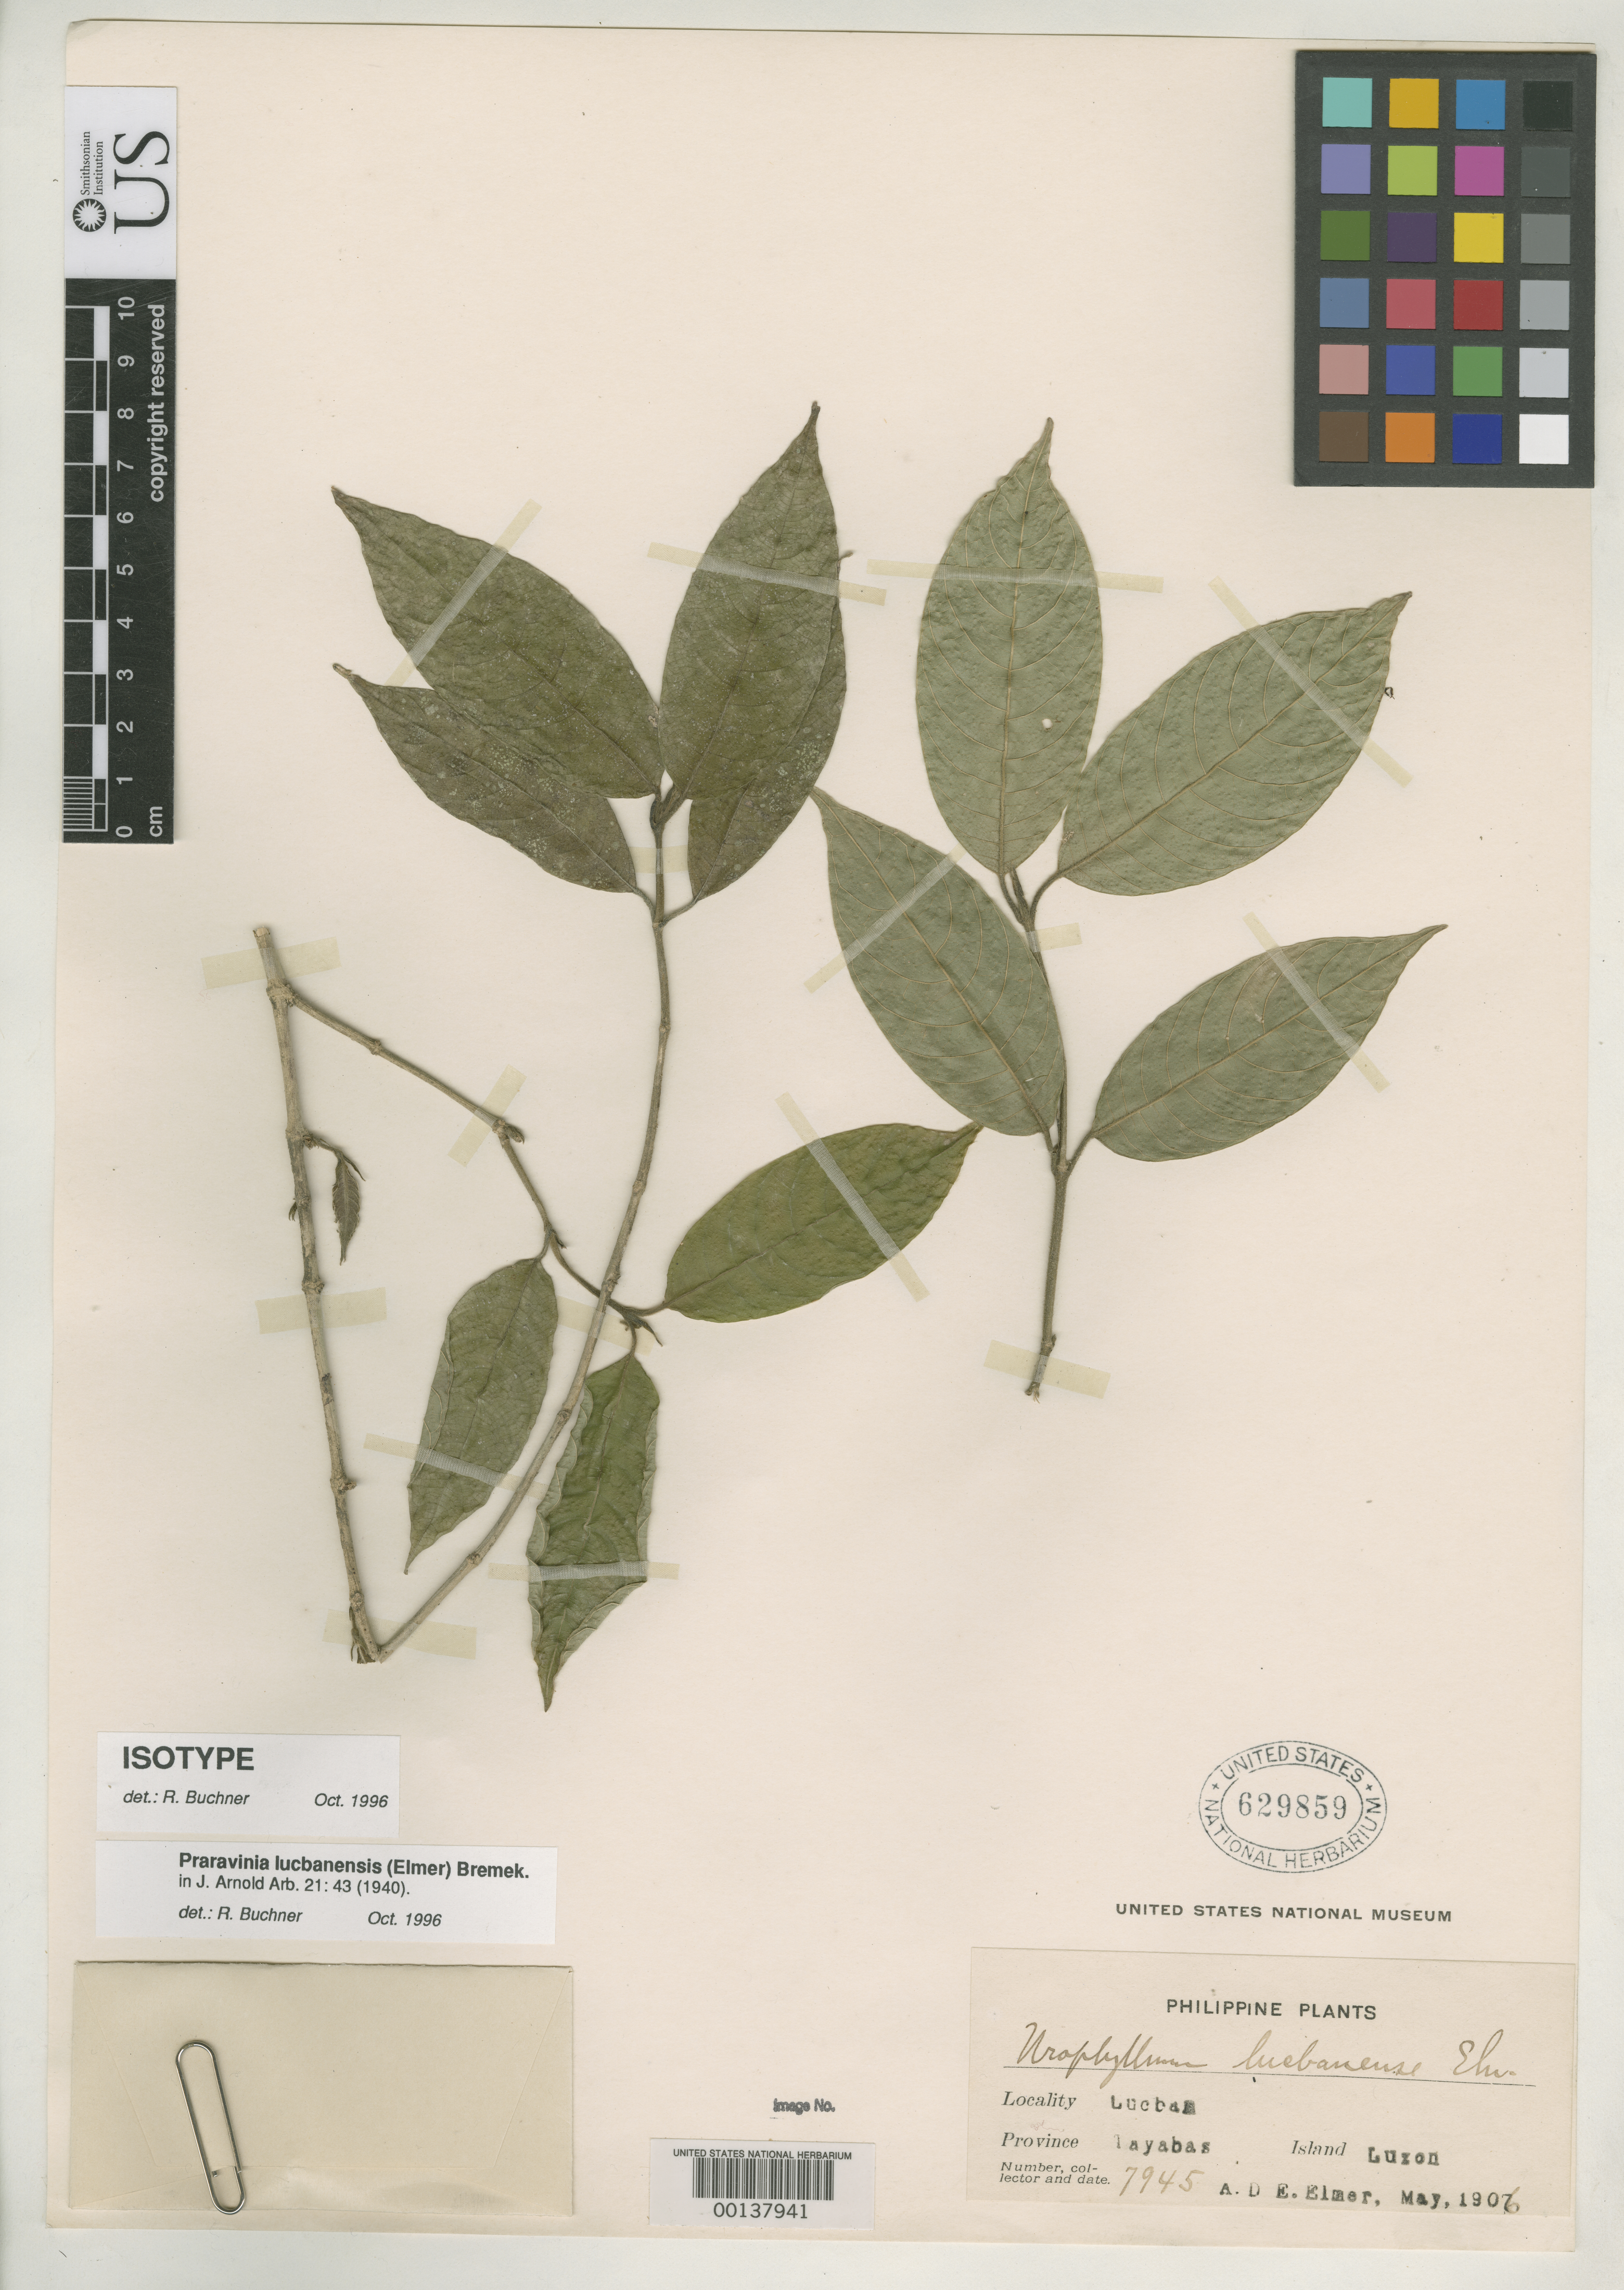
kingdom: Plantae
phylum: Tracheophyta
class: Magnoliopsida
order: Gentianales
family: Rubiaceae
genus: Urophyllum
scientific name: Urophyllum lucbanense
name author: Elmer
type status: Isotype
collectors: A. D. E. Elmer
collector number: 7945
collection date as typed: May 1906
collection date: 1906-05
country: Philippines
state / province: Calabarzon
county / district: Quezon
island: Luzon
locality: Lucban, Province of Tayabas, Luzon.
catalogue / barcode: US 629859